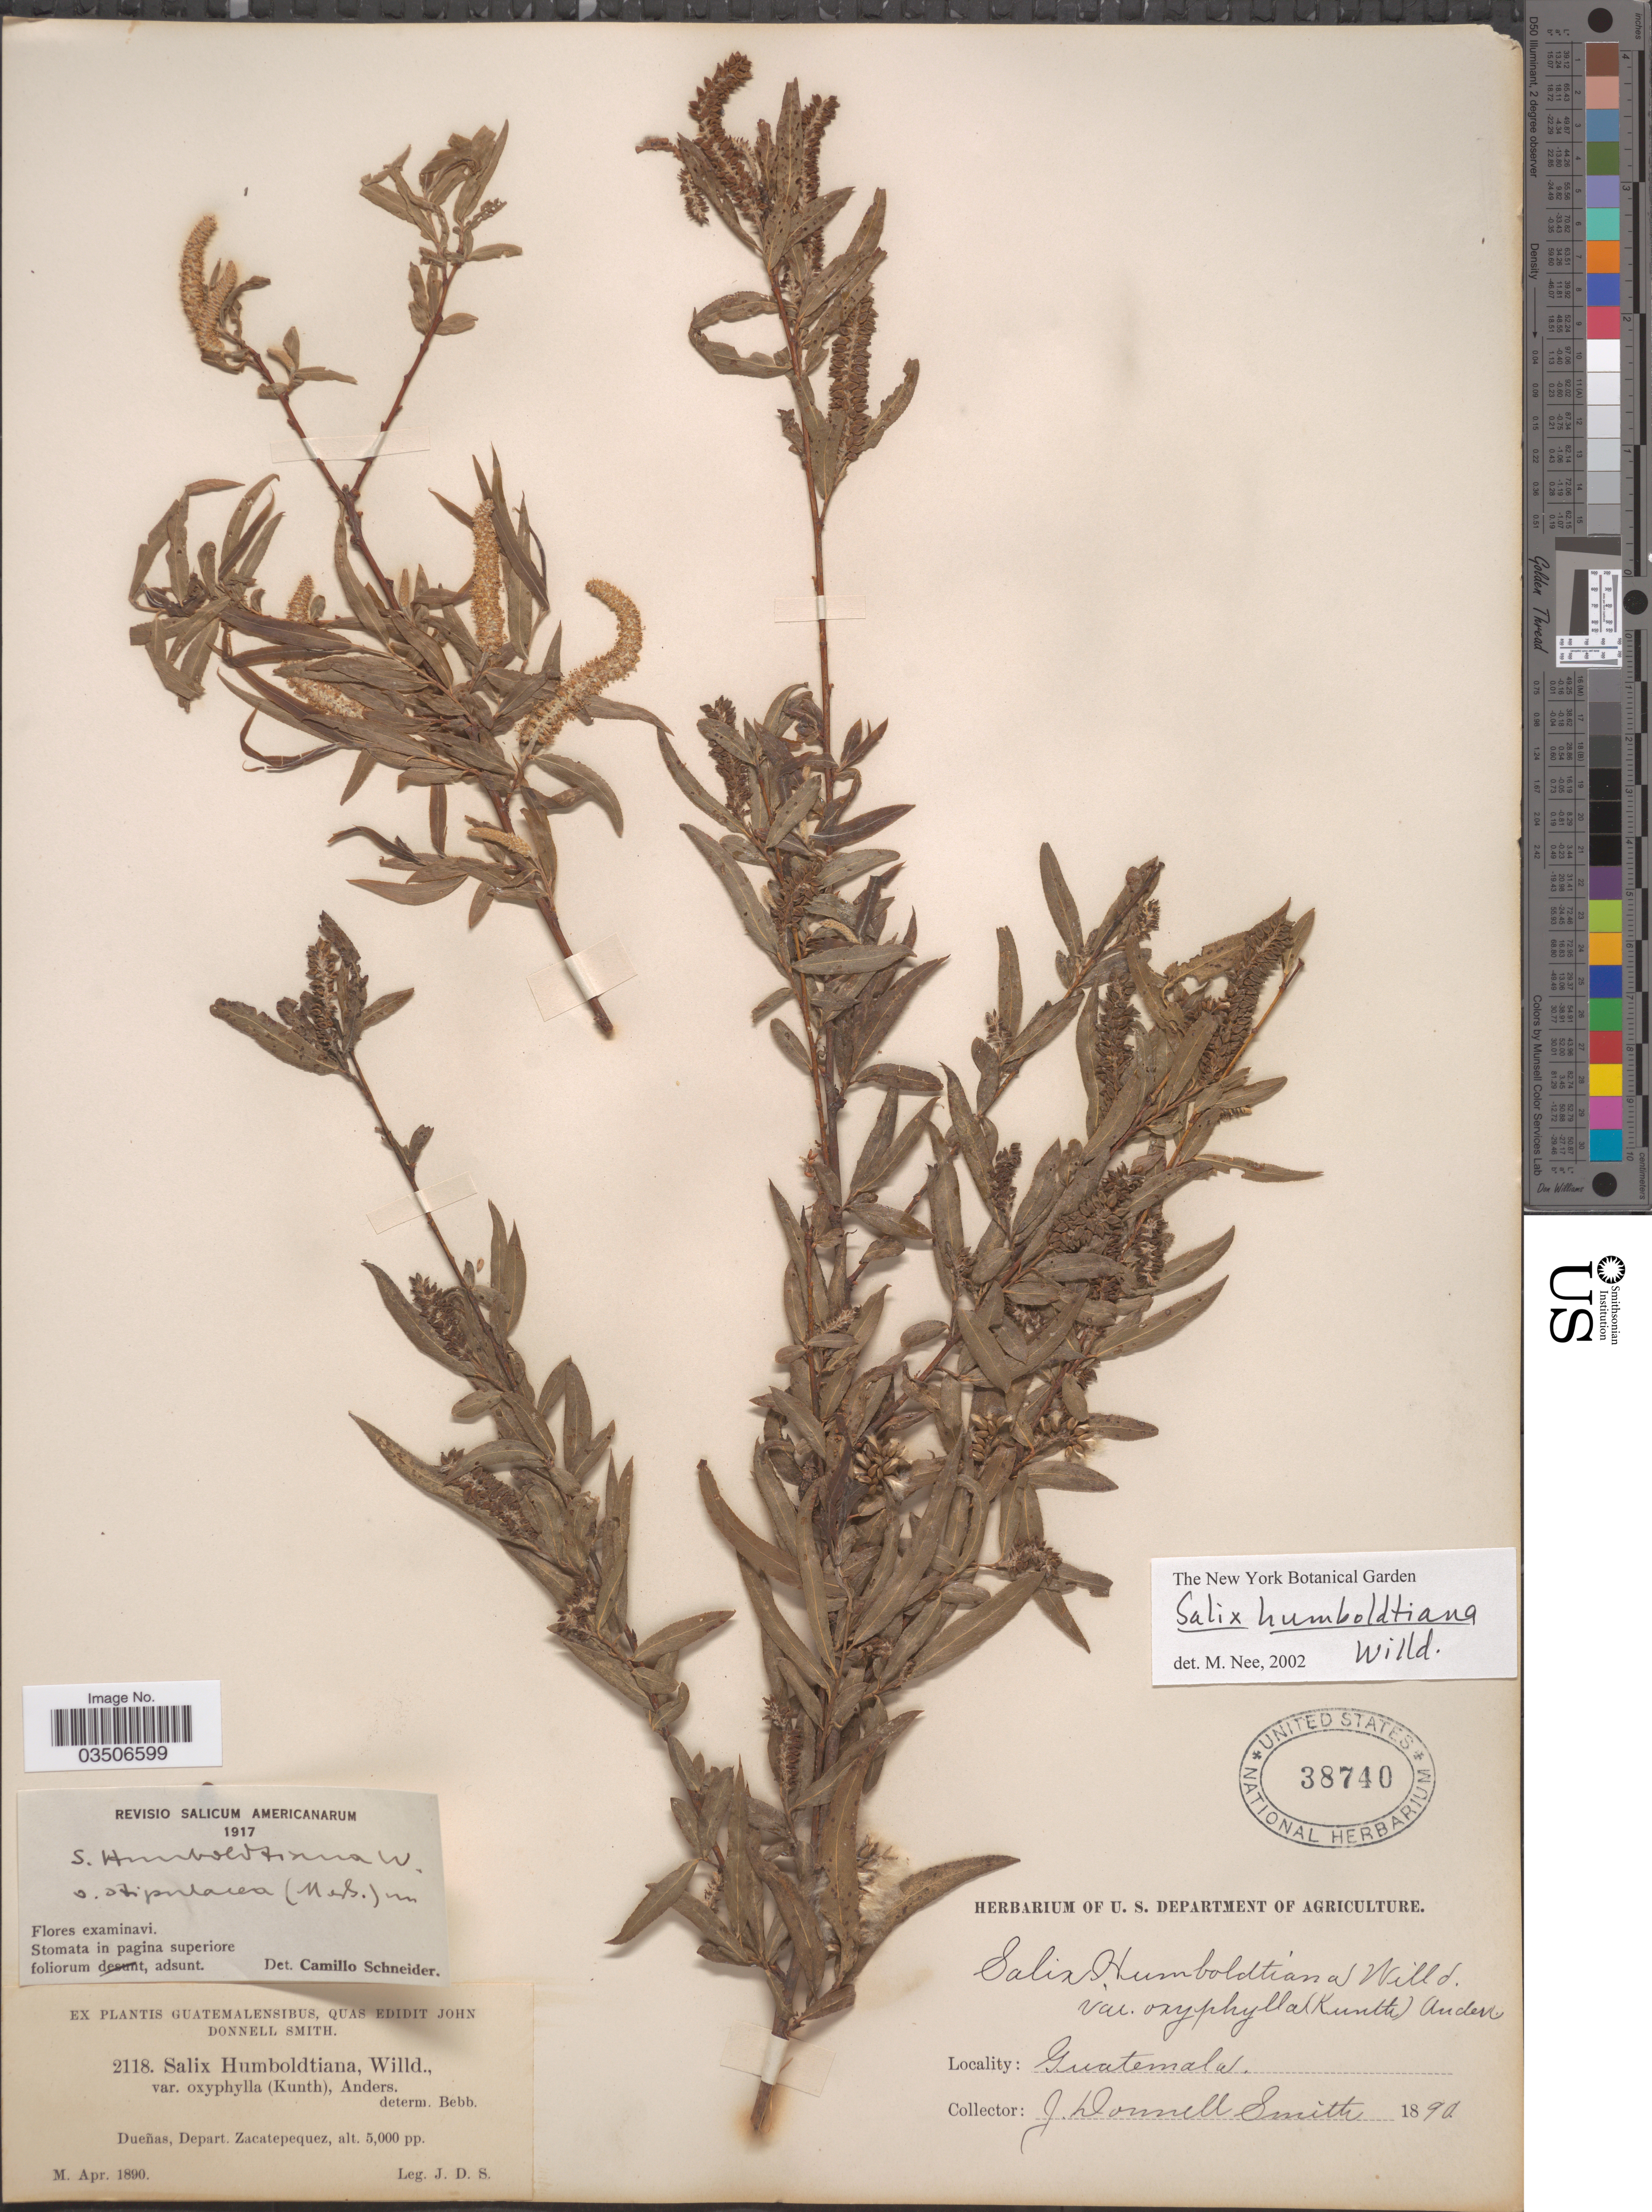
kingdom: Plantae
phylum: Tracheophyta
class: Magnoliopsida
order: Malpighiales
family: Salicaceae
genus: Salix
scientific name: Salix humboldtiana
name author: Willd.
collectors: J. Donnell Smith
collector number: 2118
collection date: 1890-04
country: Guatemala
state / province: Sacatepéquez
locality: Dueñas, Depart. Zacatepequez.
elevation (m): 1524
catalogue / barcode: US 38740